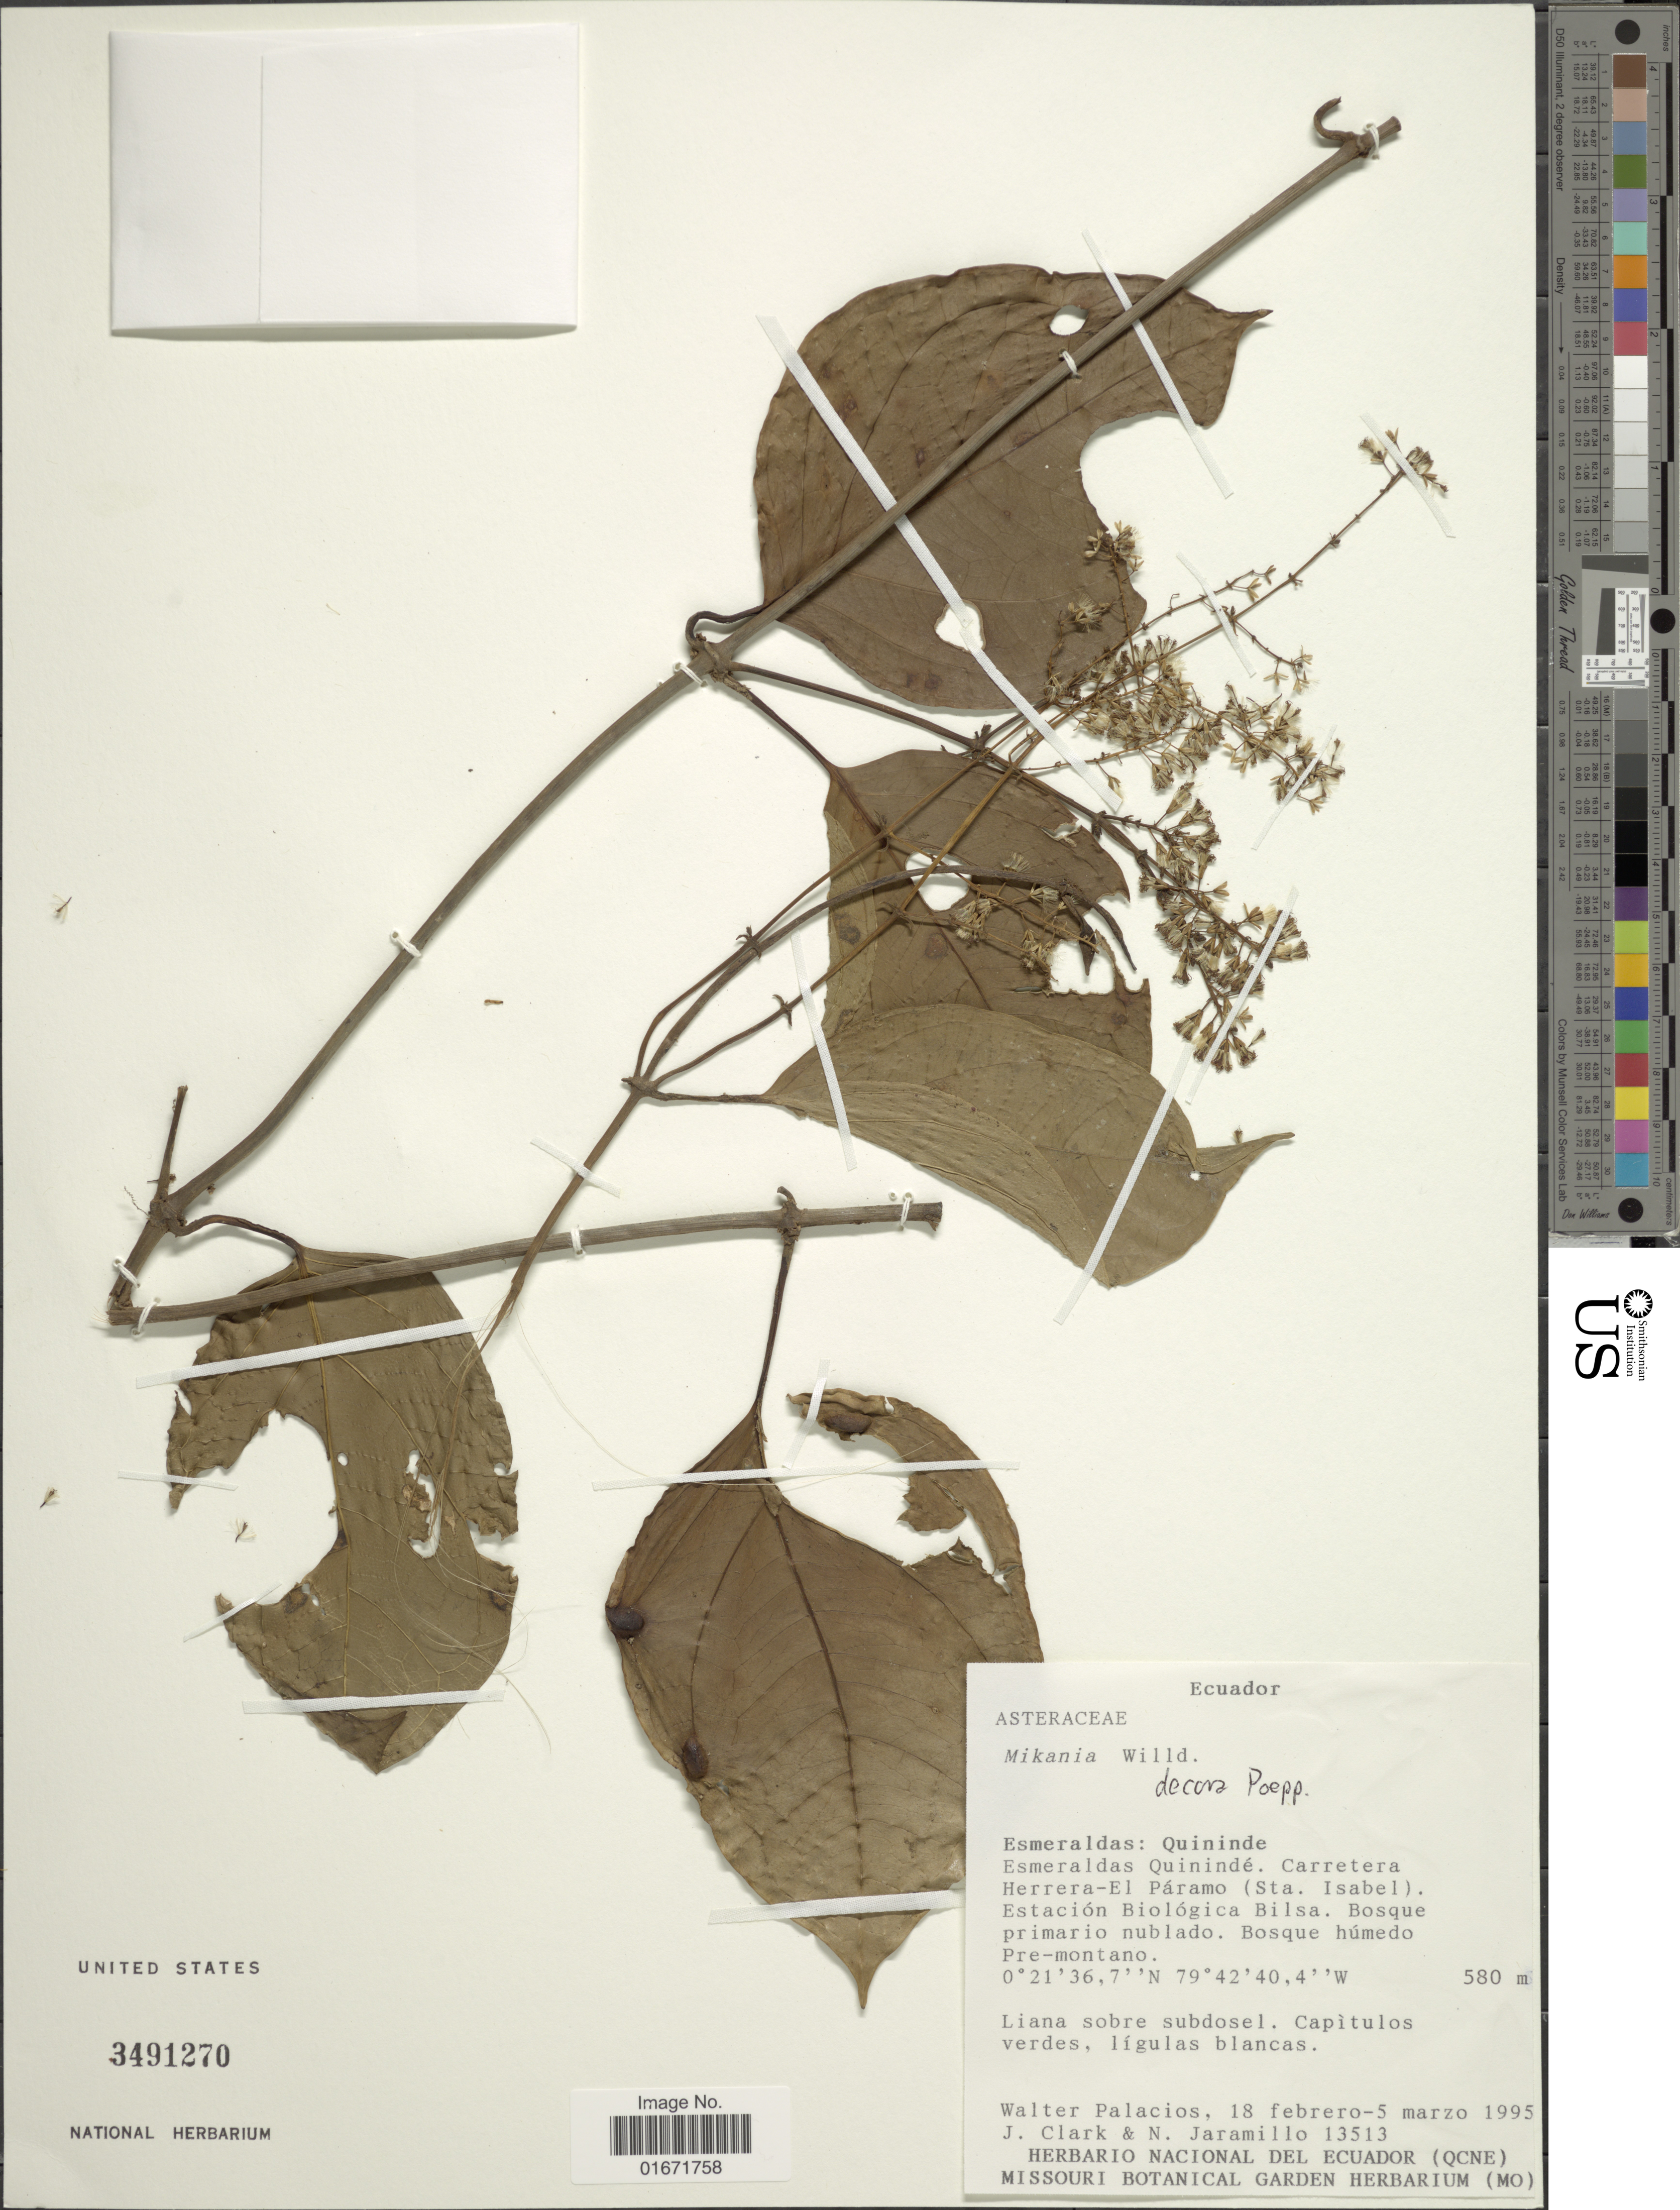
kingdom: Plantae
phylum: Tracheophyta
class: Magnoliopsida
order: Asterales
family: Asteraceae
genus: Mikania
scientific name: Mikania decora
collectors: W. Palacios, J. L. Clark & N. Jaramillo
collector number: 13513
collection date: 1995-02-18/1995-03-05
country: Ecuador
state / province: Esmeraldas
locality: Esmeraldas: Quininde. Esmeraldas Quinindé. Carretera Herrera-El Páramo 9Sta. Isabel). Estación Biológica Bilsa. Bosque primario nublado. Bosque húmedo Pre-montano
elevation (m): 580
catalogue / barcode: US 3491270